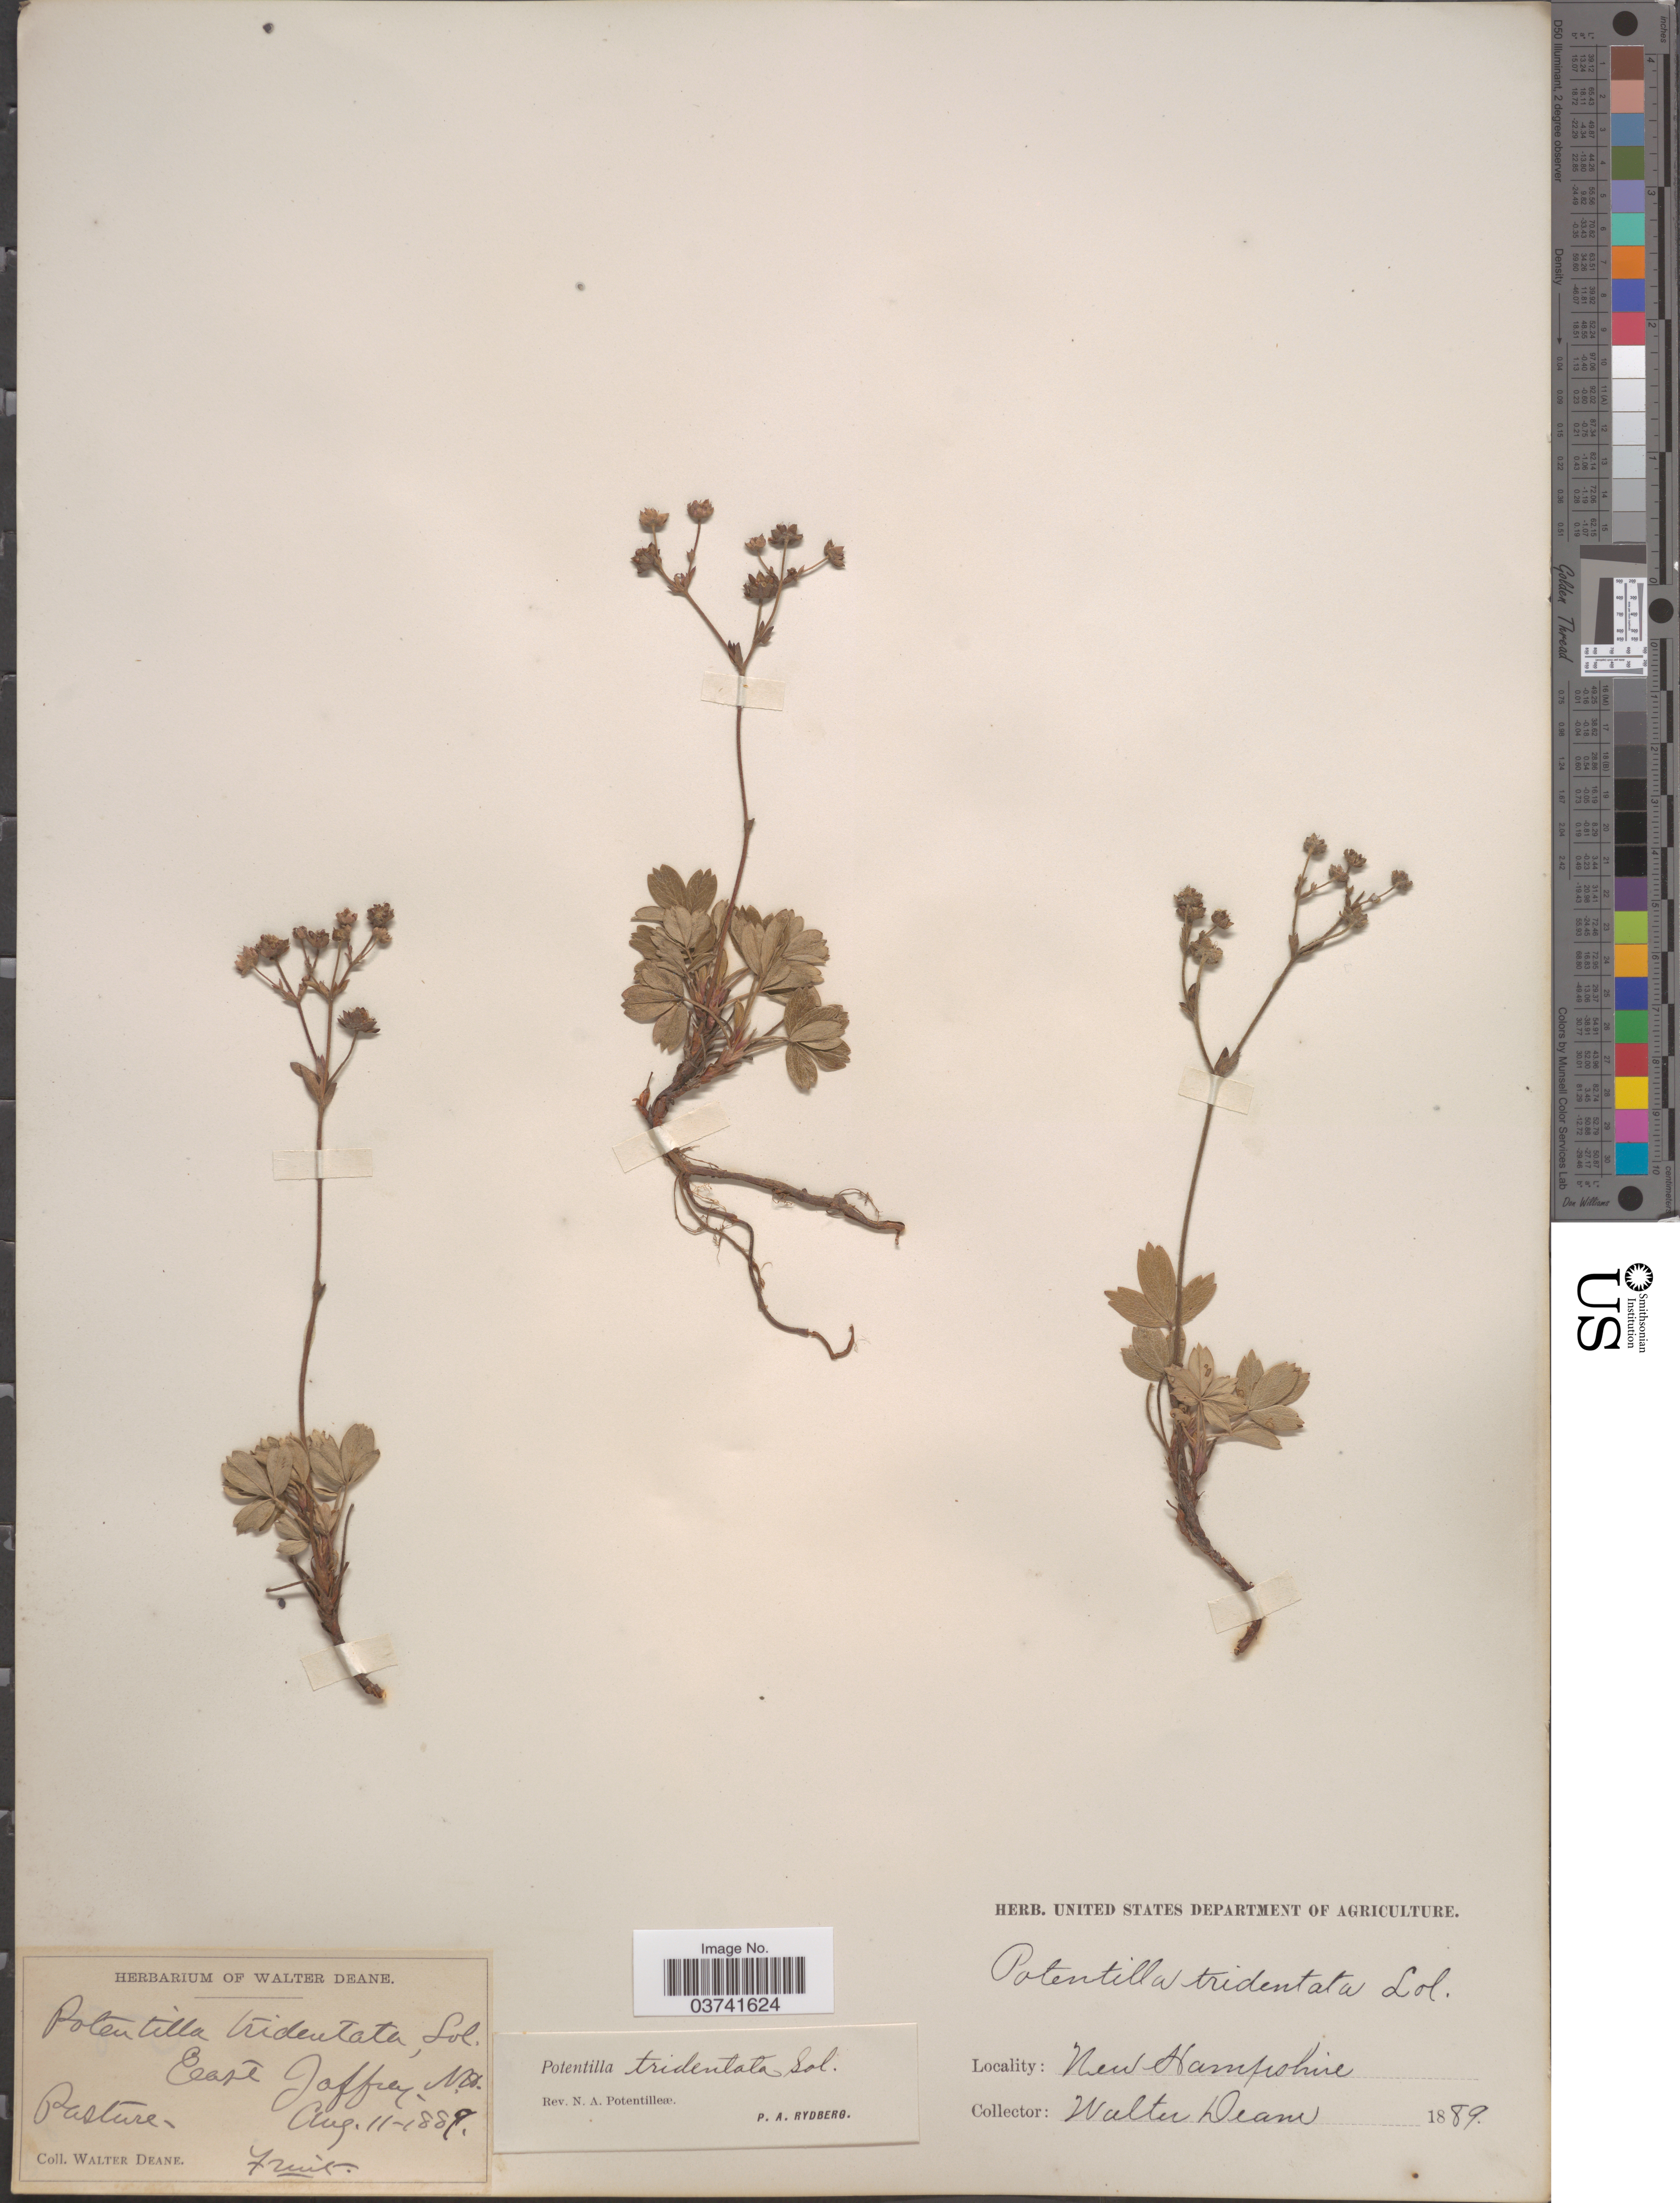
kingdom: Plantae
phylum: Tracheophyta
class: Magnoliopsida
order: Rosales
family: Rosaceae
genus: Potentilla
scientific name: Potentilla tridentata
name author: Aiton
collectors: W. Deane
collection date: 1889-08-11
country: United States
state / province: New Hampshire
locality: East Jaffrey.